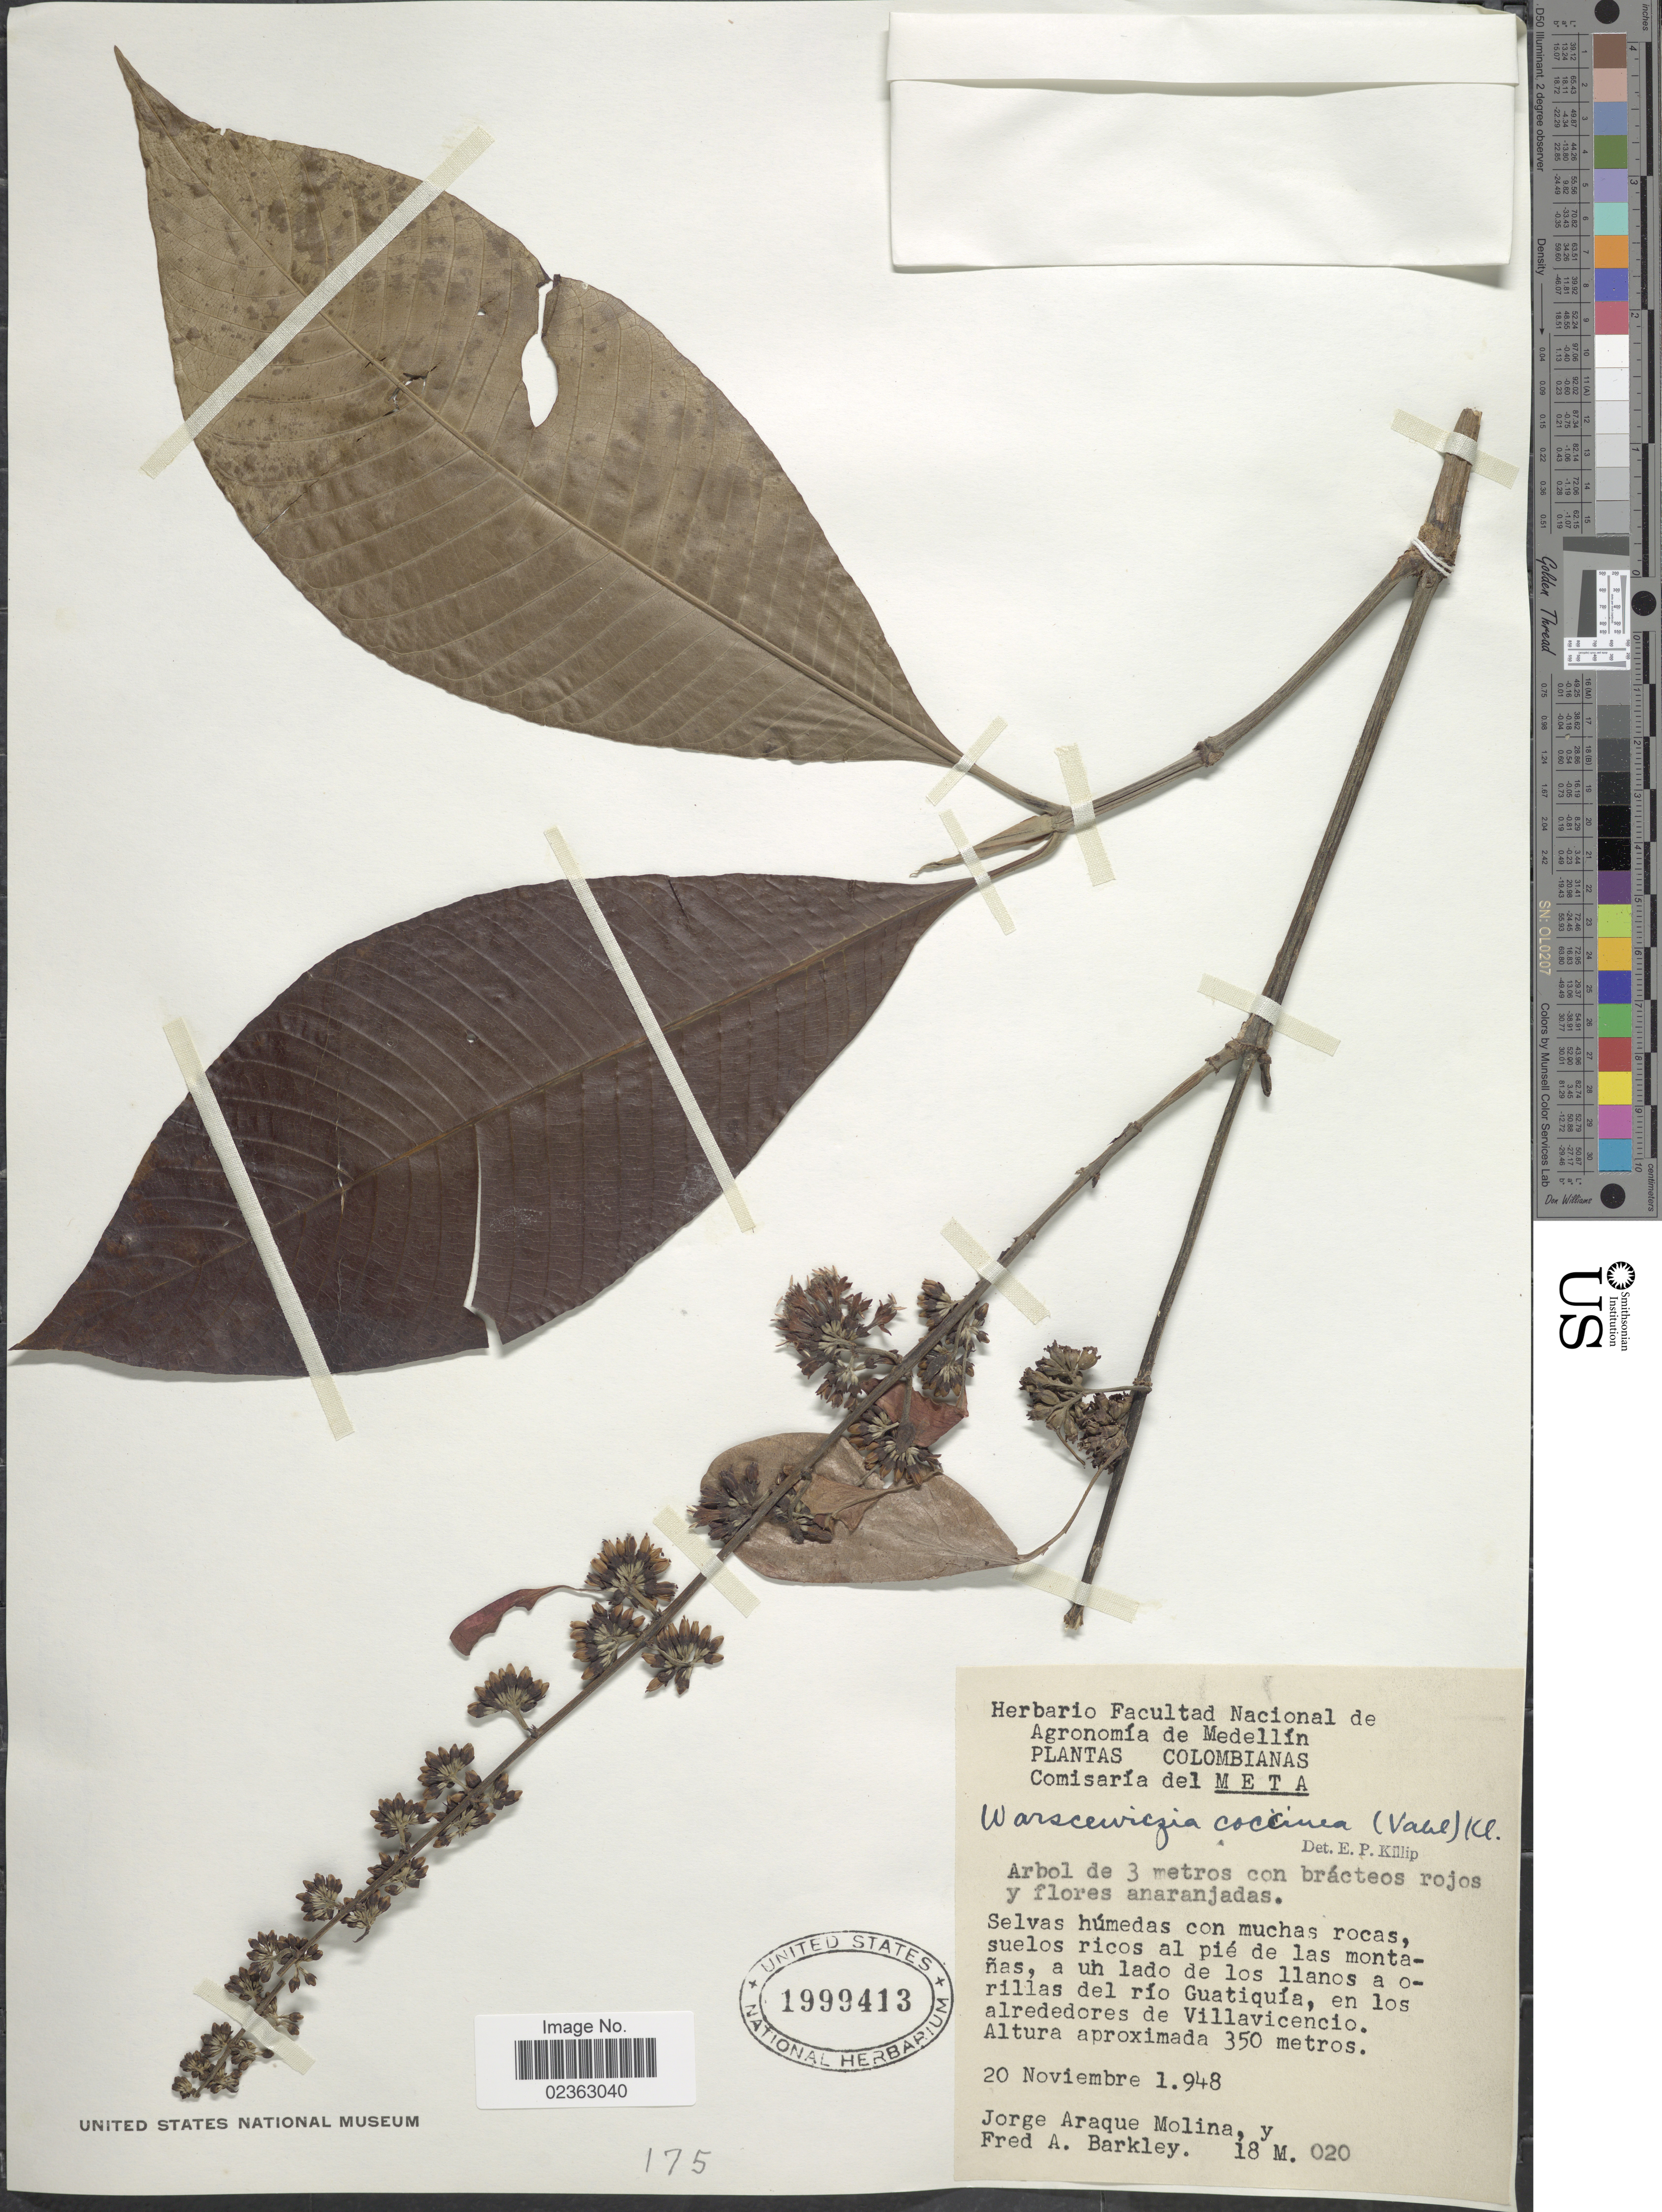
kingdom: Plantae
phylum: Tracheophyta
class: Magnoliopsida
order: Gentianales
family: Rubiaceae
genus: Warszewiczia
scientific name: Warszewiczia coccinea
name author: (Vahl) Klotzsch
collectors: J. Araque Molina & F. A. Barkley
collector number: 18M020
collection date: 1948-11-20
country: Colombia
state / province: Meta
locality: A uh lado de los llanos a orillas del rio Guatiquia, en los alrededores de Villavicencio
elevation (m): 350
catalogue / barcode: US 1999413